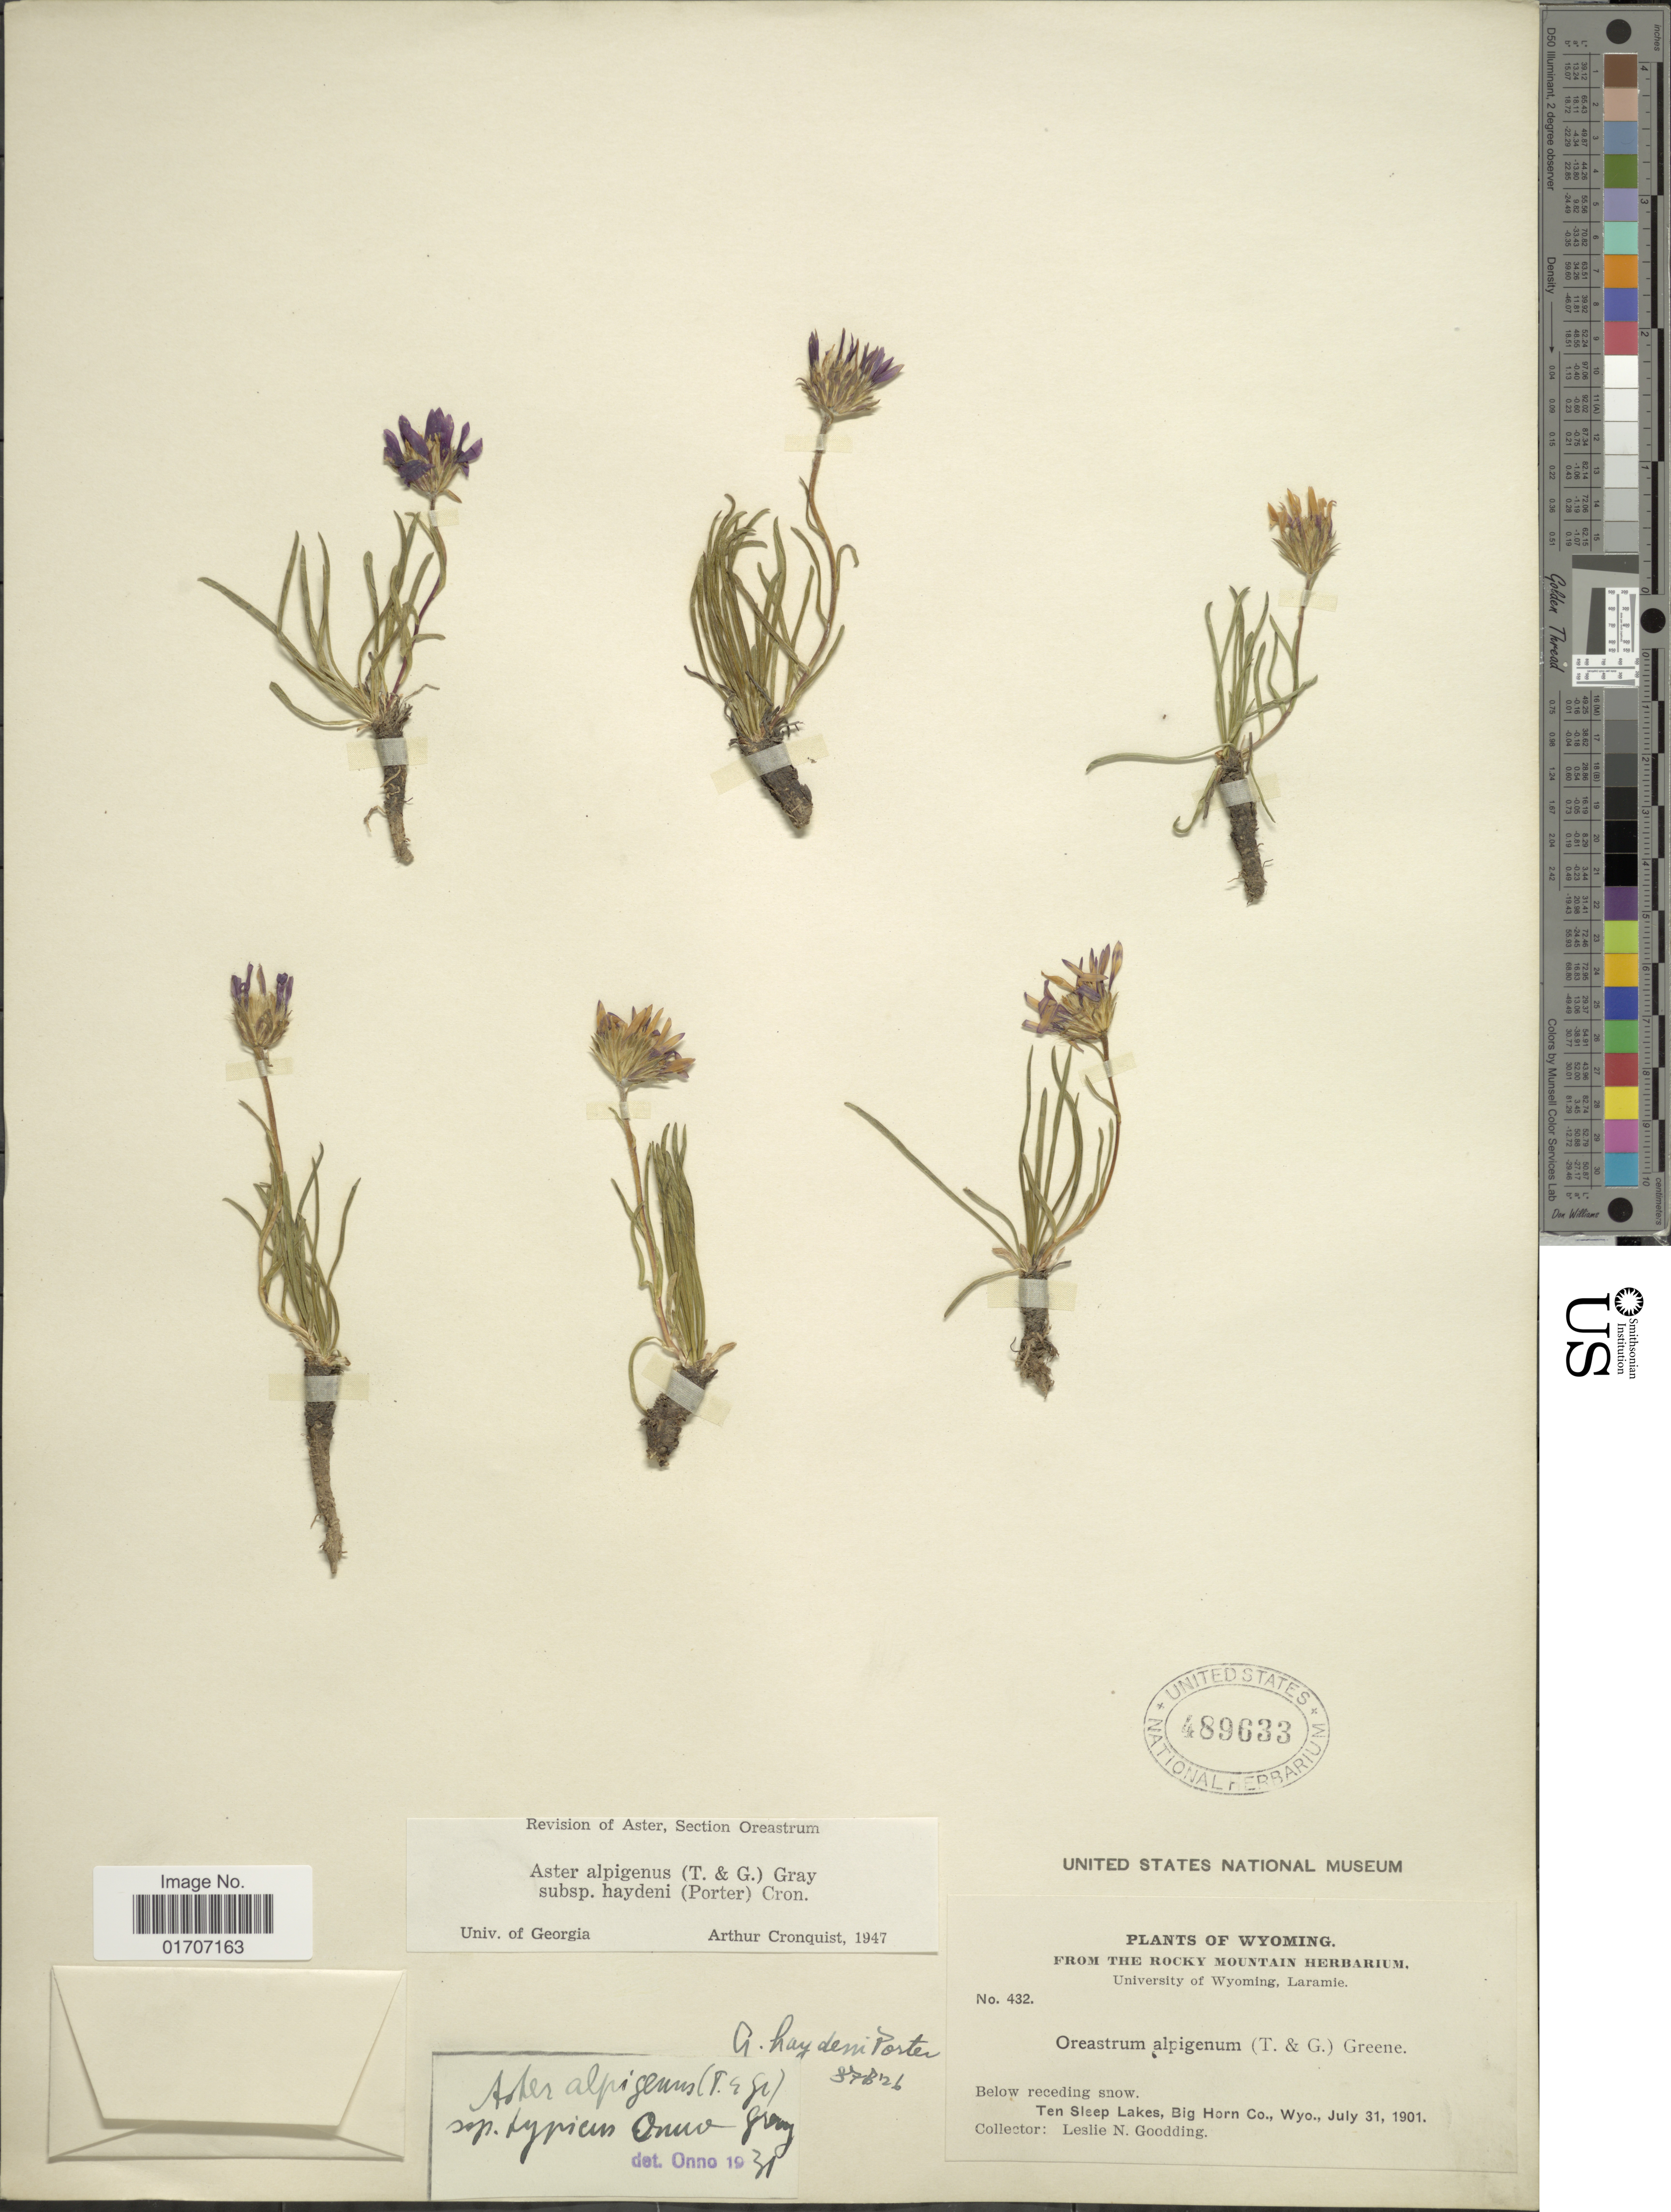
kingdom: Plantae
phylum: Tracheophyta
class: Magnoliopsida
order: Asterales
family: Asteraceae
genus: Oreostemma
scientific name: Oreostemma alpigenum var. haydenii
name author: (Porter) G.L. Nesom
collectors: L. N. Goodding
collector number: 432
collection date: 1901-07-31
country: United States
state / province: Wyoming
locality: Below receding snow, Ten Sleep Lakes, Big Horn Co., Wyo.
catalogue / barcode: US 489633